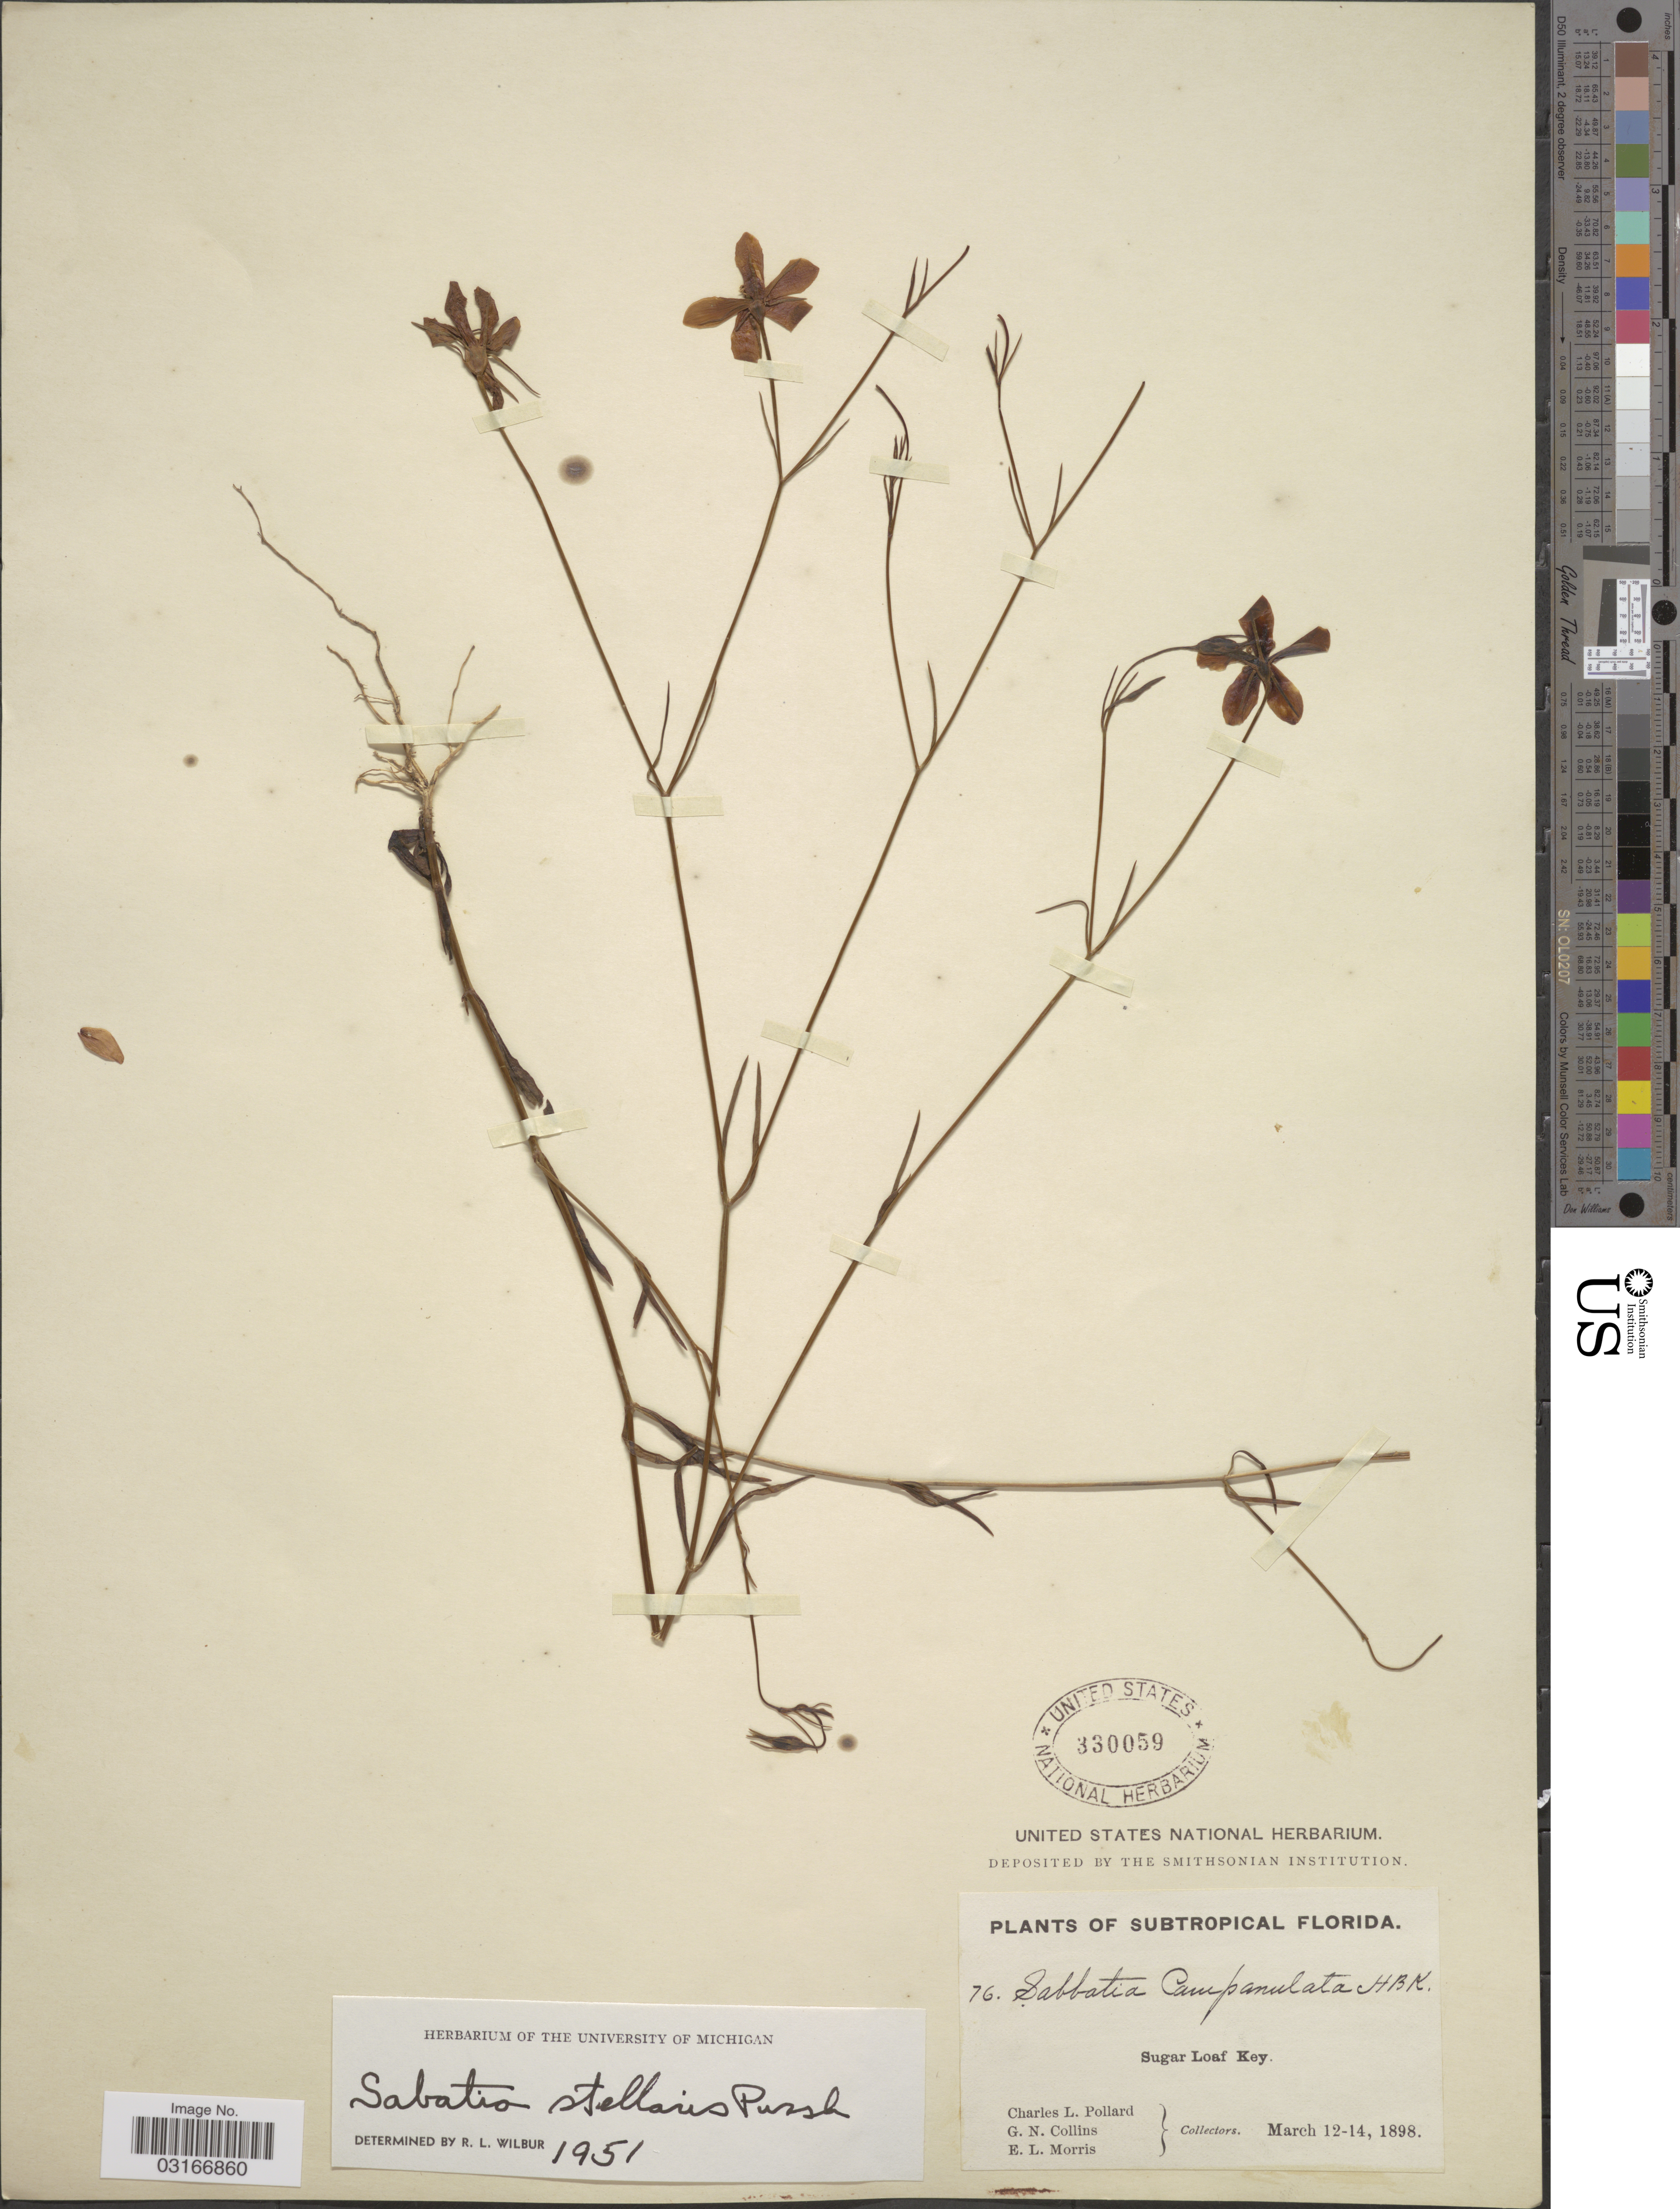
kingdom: Plantae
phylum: Tracheophyta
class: Magnoliopsida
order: Gentianales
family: Gentianaceae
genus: Sabatia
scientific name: Sabatia stellaris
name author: Pursh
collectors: C. L. Pollard, G. Collins & E. Morris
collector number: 76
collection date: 1898-03-12/1898-03-14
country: United States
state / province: Florida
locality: Subtropical Florida. Sugar Loaf Key.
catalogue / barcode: US 330059